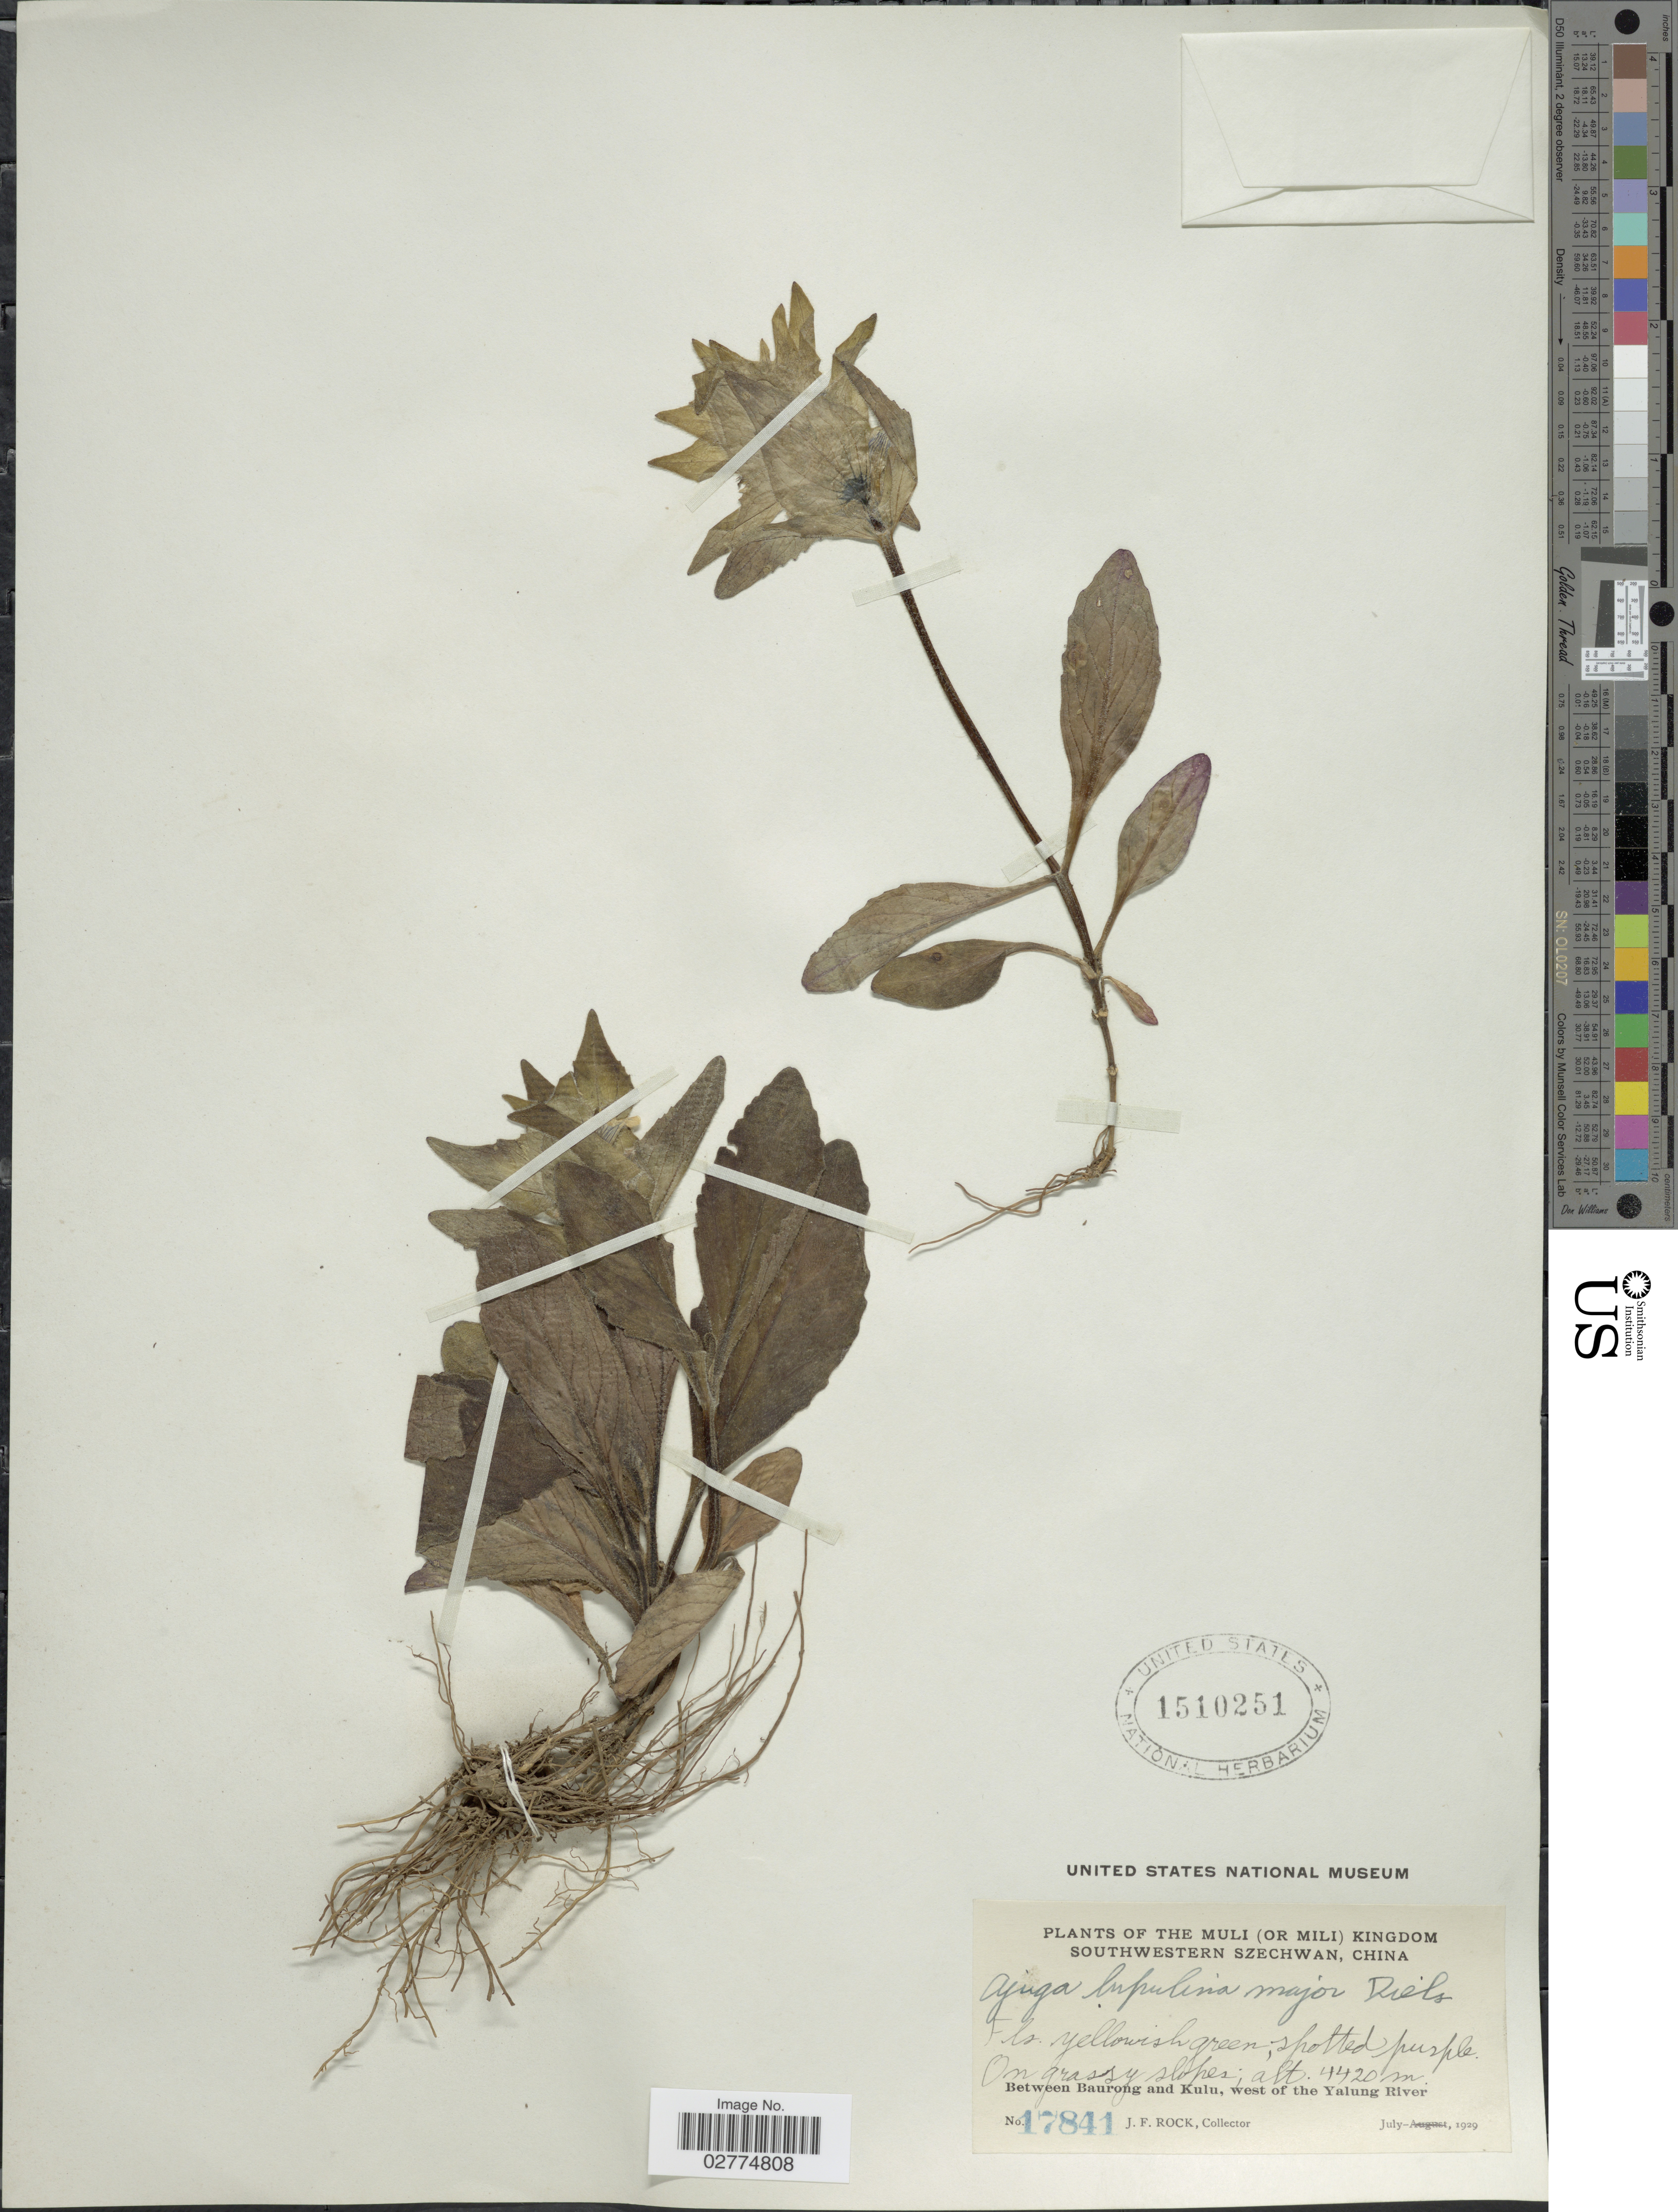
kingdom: Plantae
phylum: Tracheophyta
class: Magnoliopsida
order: Lamiales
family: Lamiaceae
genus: Ajuga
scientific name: Ajuga lupulina var. major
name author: Diels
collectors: J. Rock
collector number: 17841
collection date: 1929-07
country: China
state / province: Sichuan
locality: The Muli (Or Mili) Kingdom, southwestern Szechwan, Between Baurong and Kulu, west of the Yalung River.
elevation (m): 4420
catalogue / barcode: US 1510251